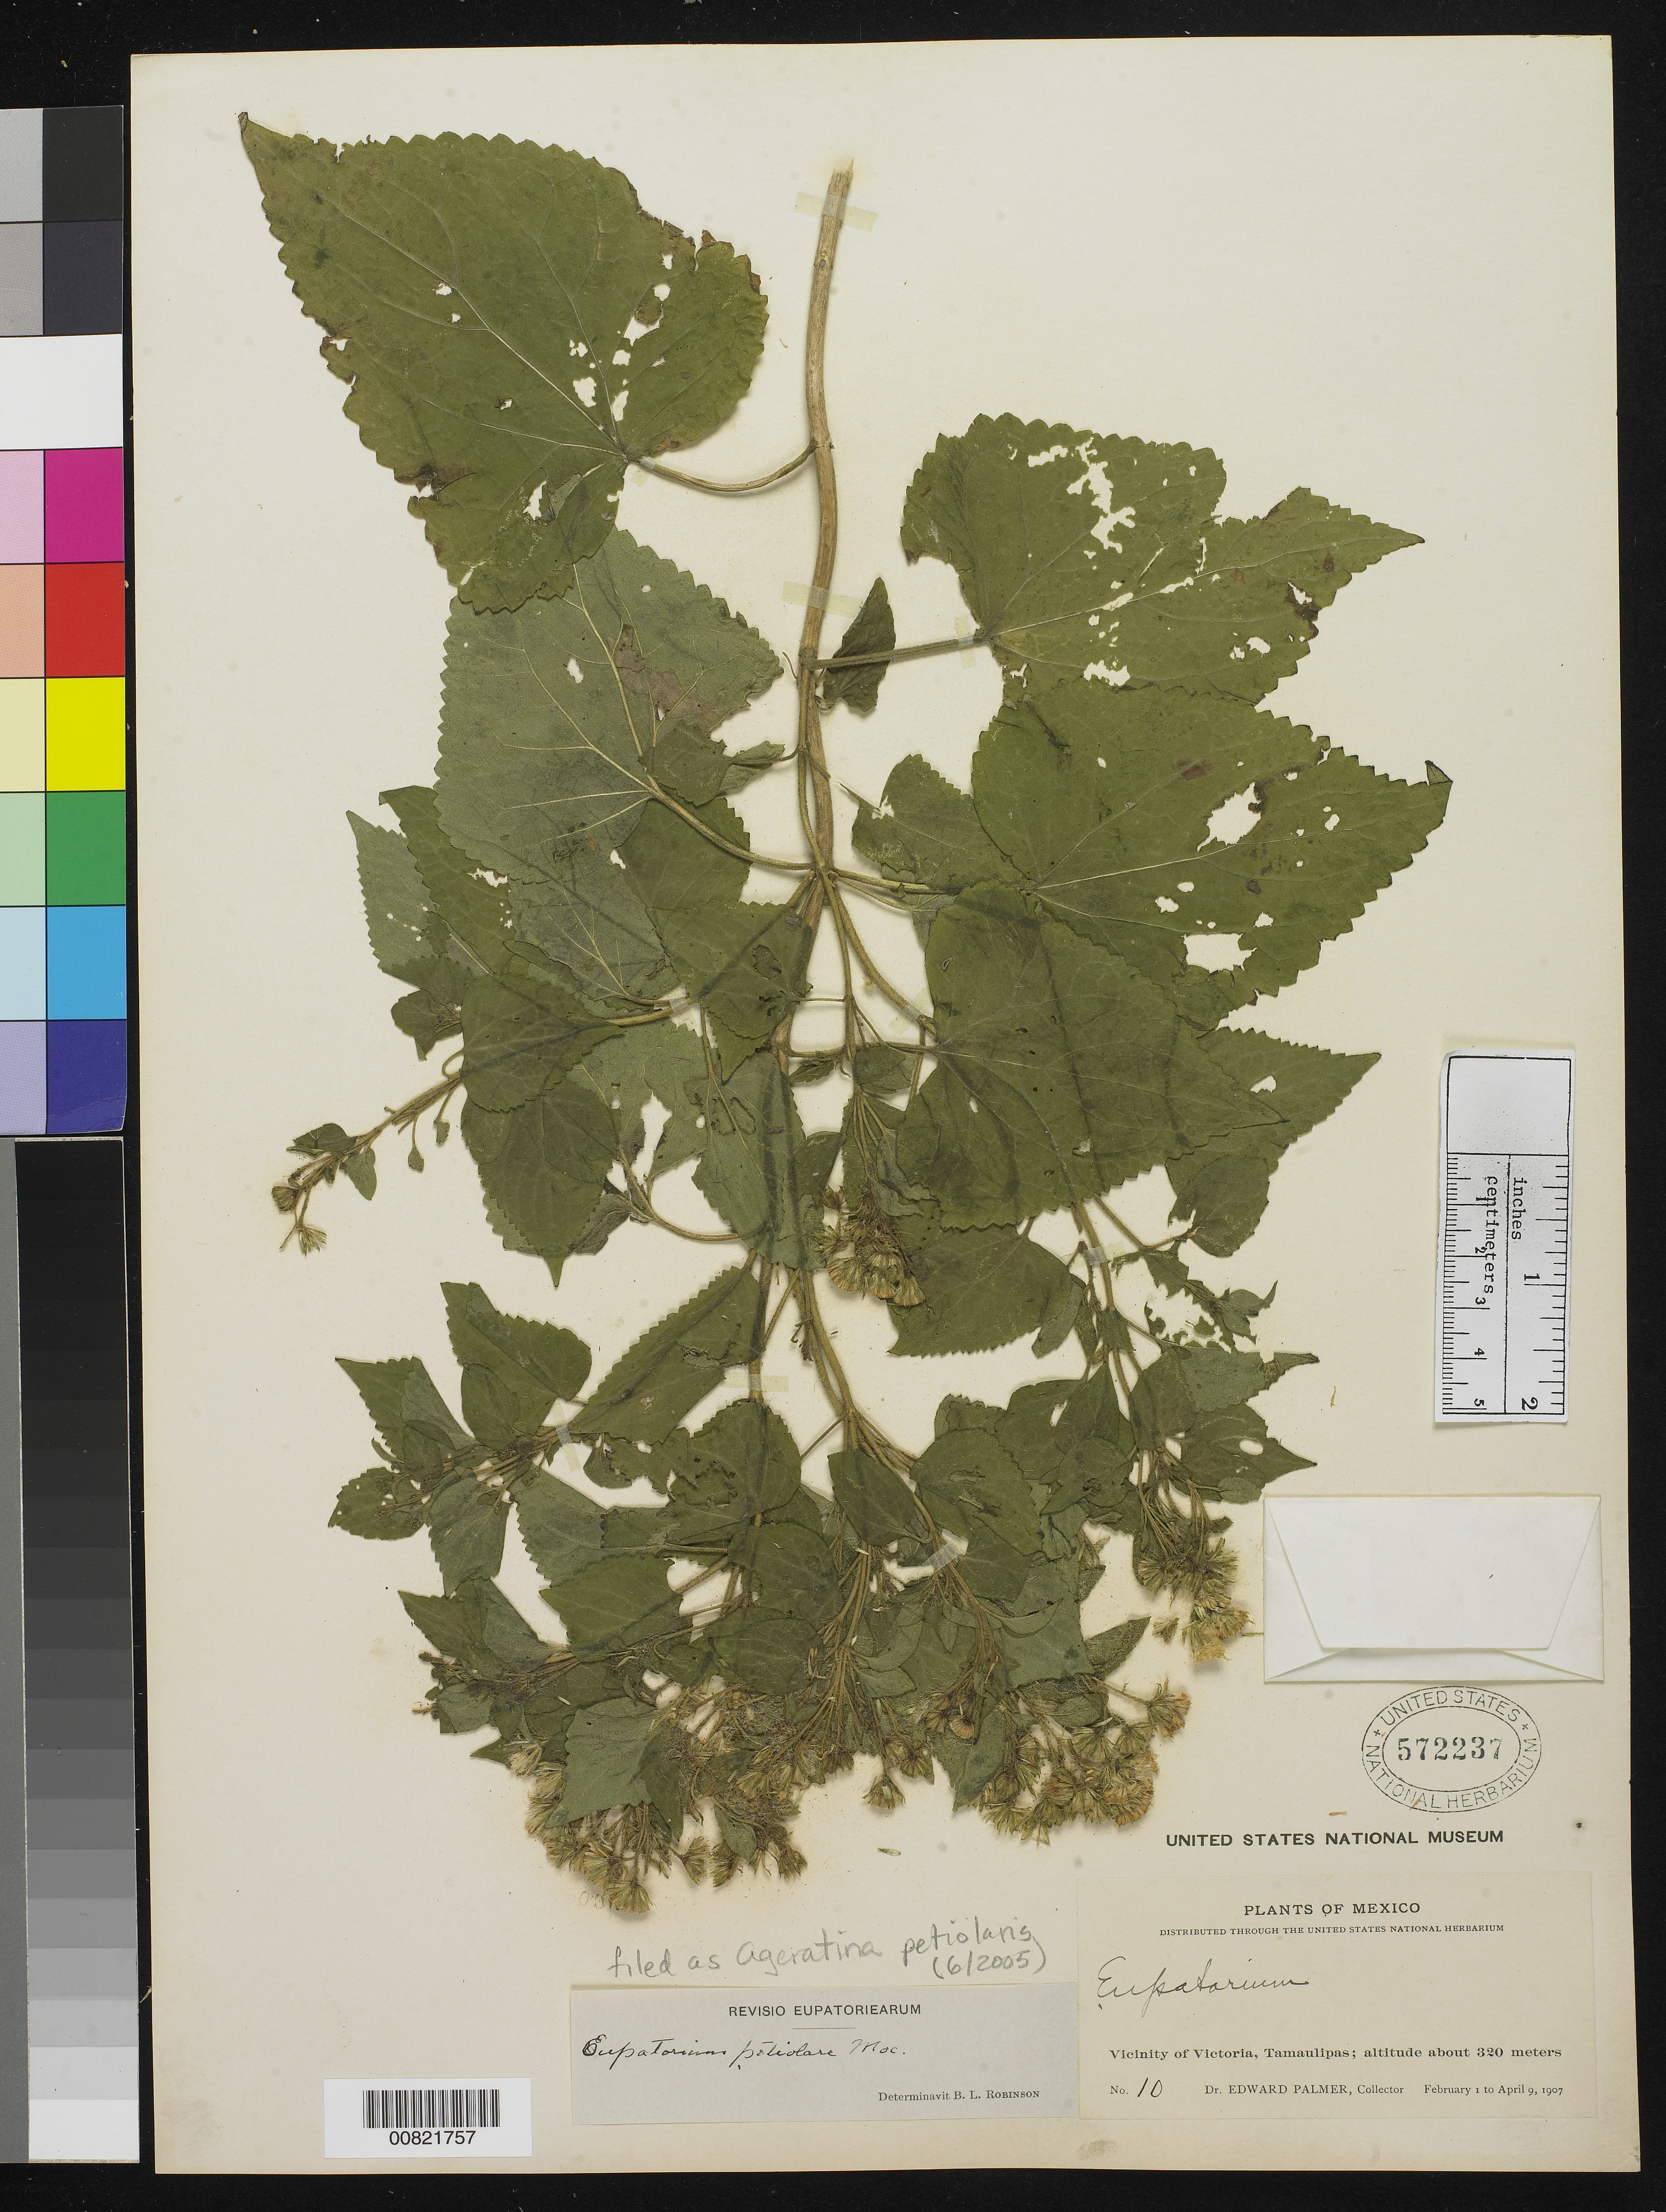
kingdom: Plantae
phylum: Tracheophyta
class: Magnoliopsida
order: Asterales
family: Asteraceae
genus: Ageratina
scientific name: Ageratina petiolaris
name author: (Moc. & Sessé ex DC.) R.M. King & H. Rob.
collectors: E. Palmer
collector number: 10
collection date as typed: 01 Feb 1907 to 09 Apr 1907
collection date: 1907-02-01/1907-04-09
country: Mexico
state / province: Tamaulipas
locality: Vicinity of Victoria.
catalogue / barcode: US 572237